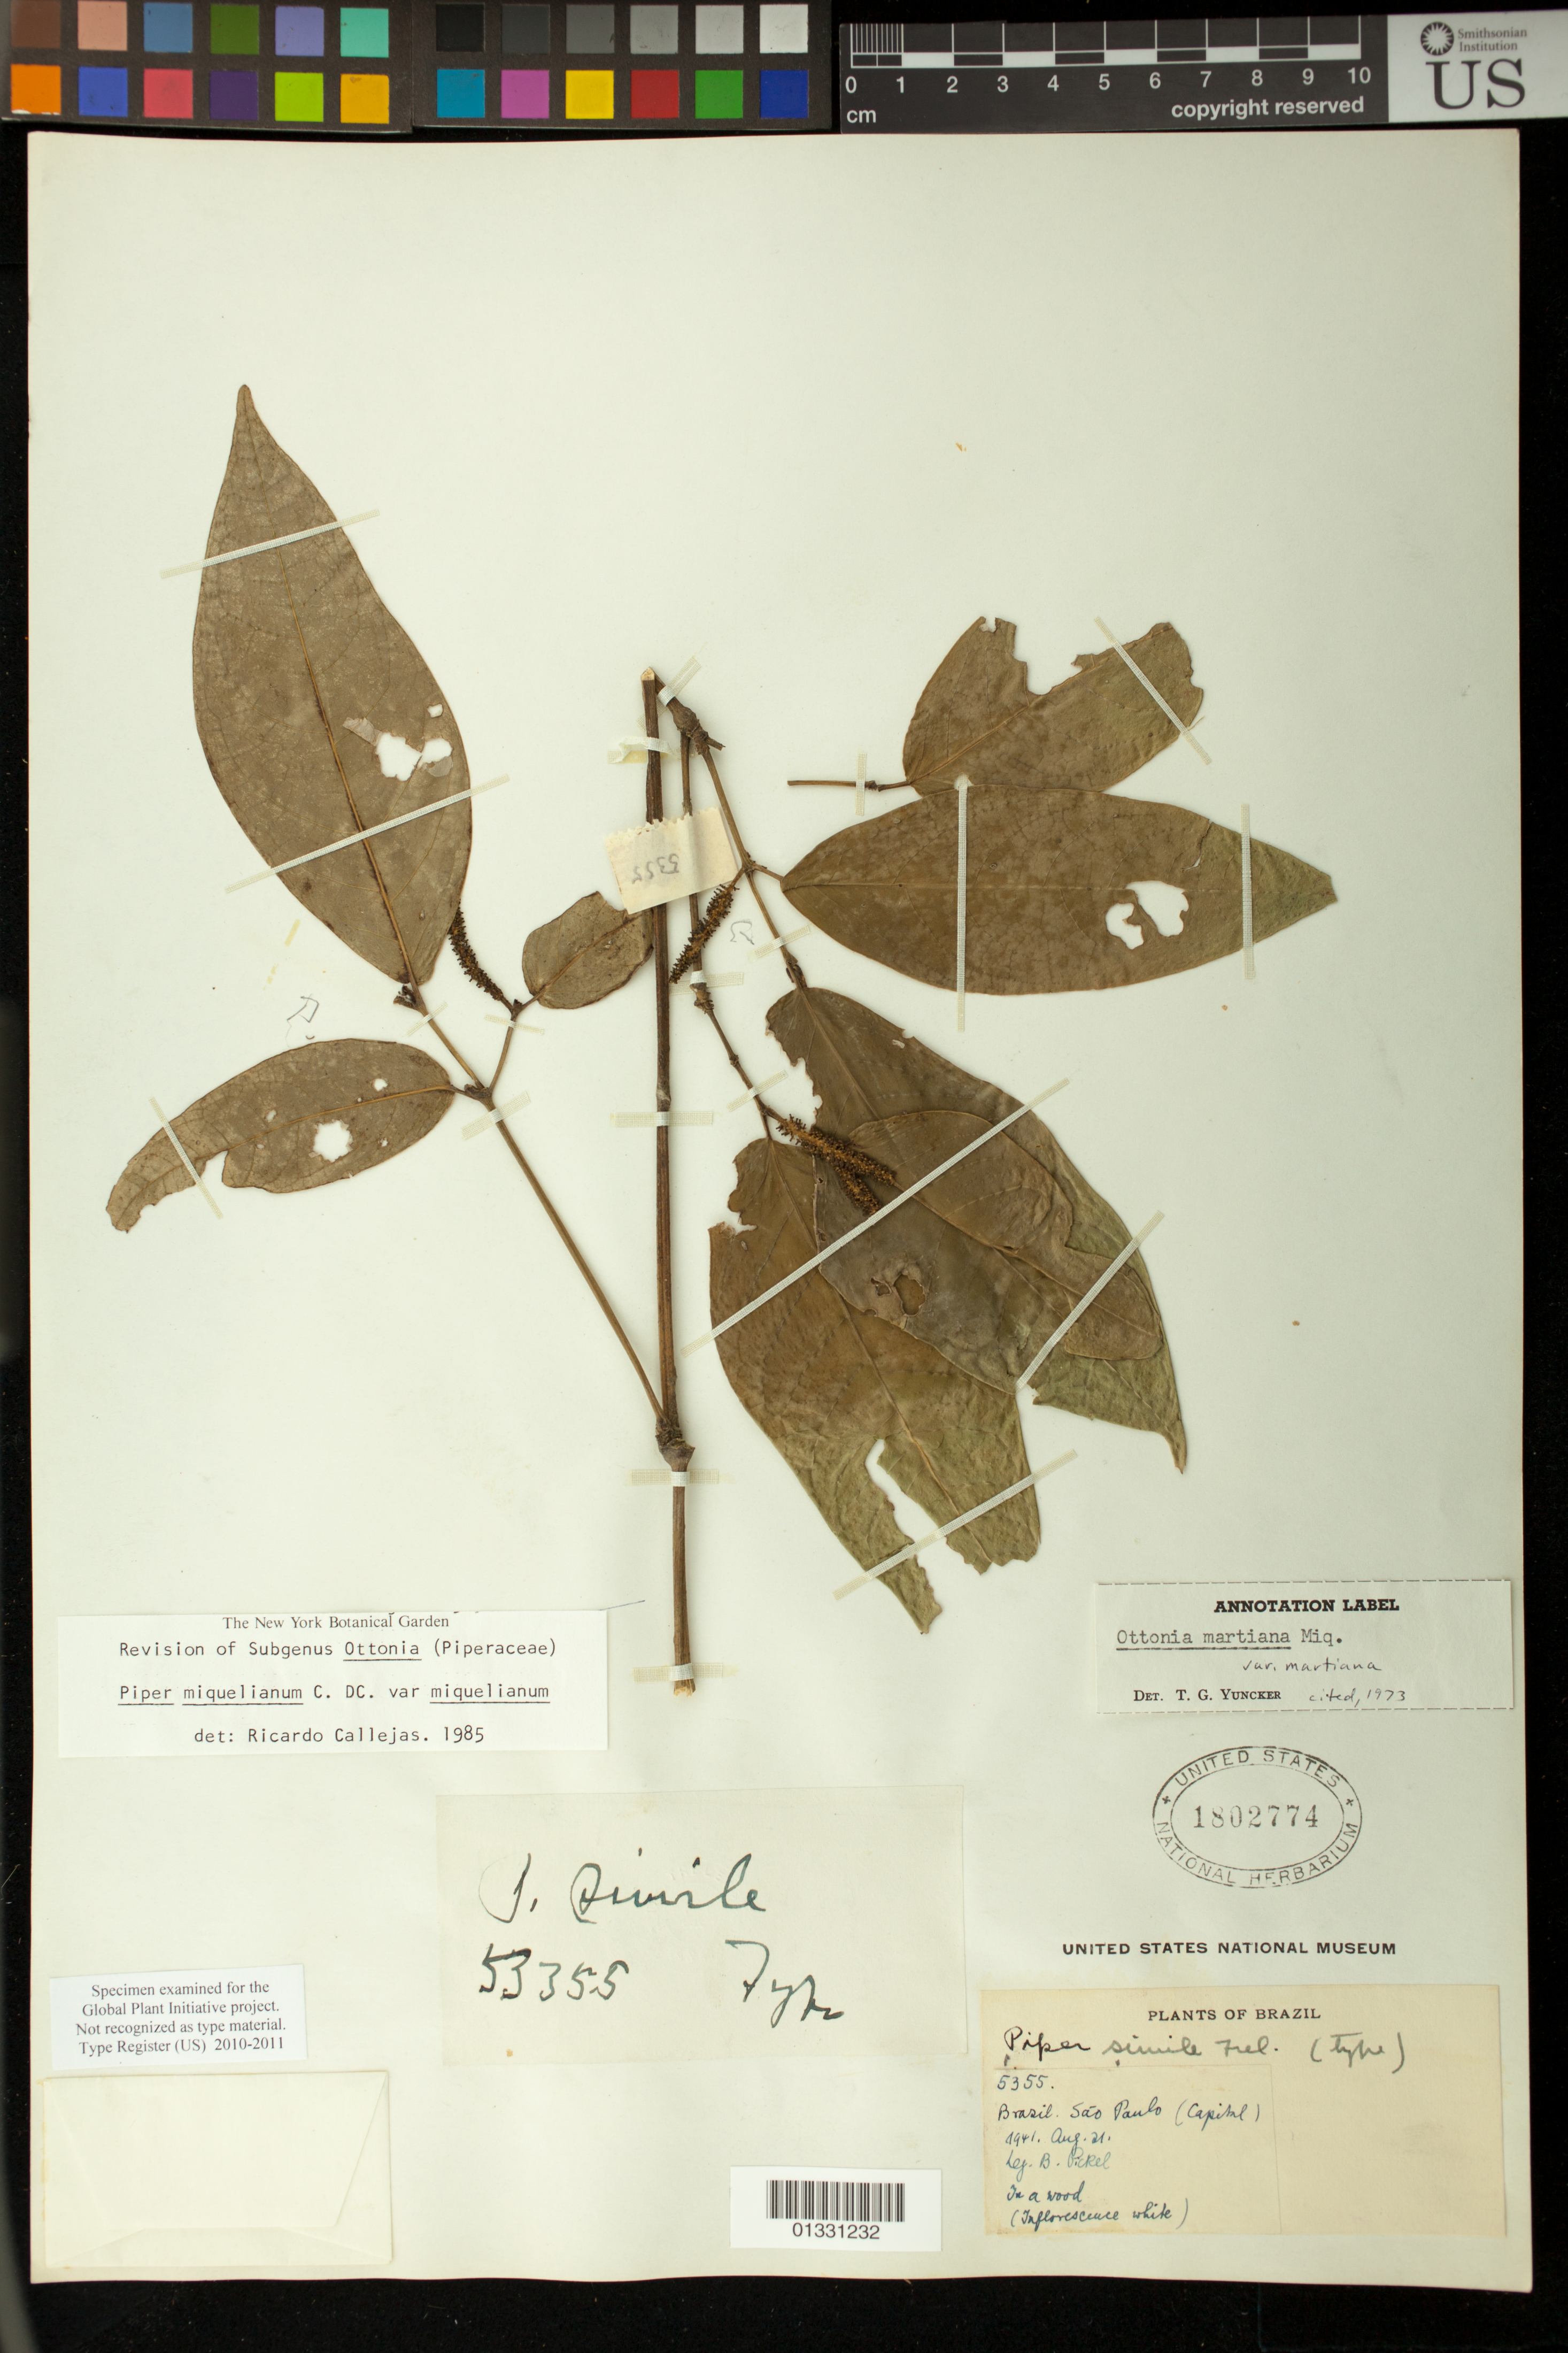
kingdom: Plantae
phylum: Tracheophyta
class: Magnoliopsida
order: Piperales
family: Piperaceae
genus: Piper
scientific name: Piper miquelianum var. miquelianum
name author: C. DC.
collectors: B. J. Pickel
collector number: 5355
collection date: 1941-08-21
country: Brazil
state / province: São Paulo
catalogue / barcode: US 1802774